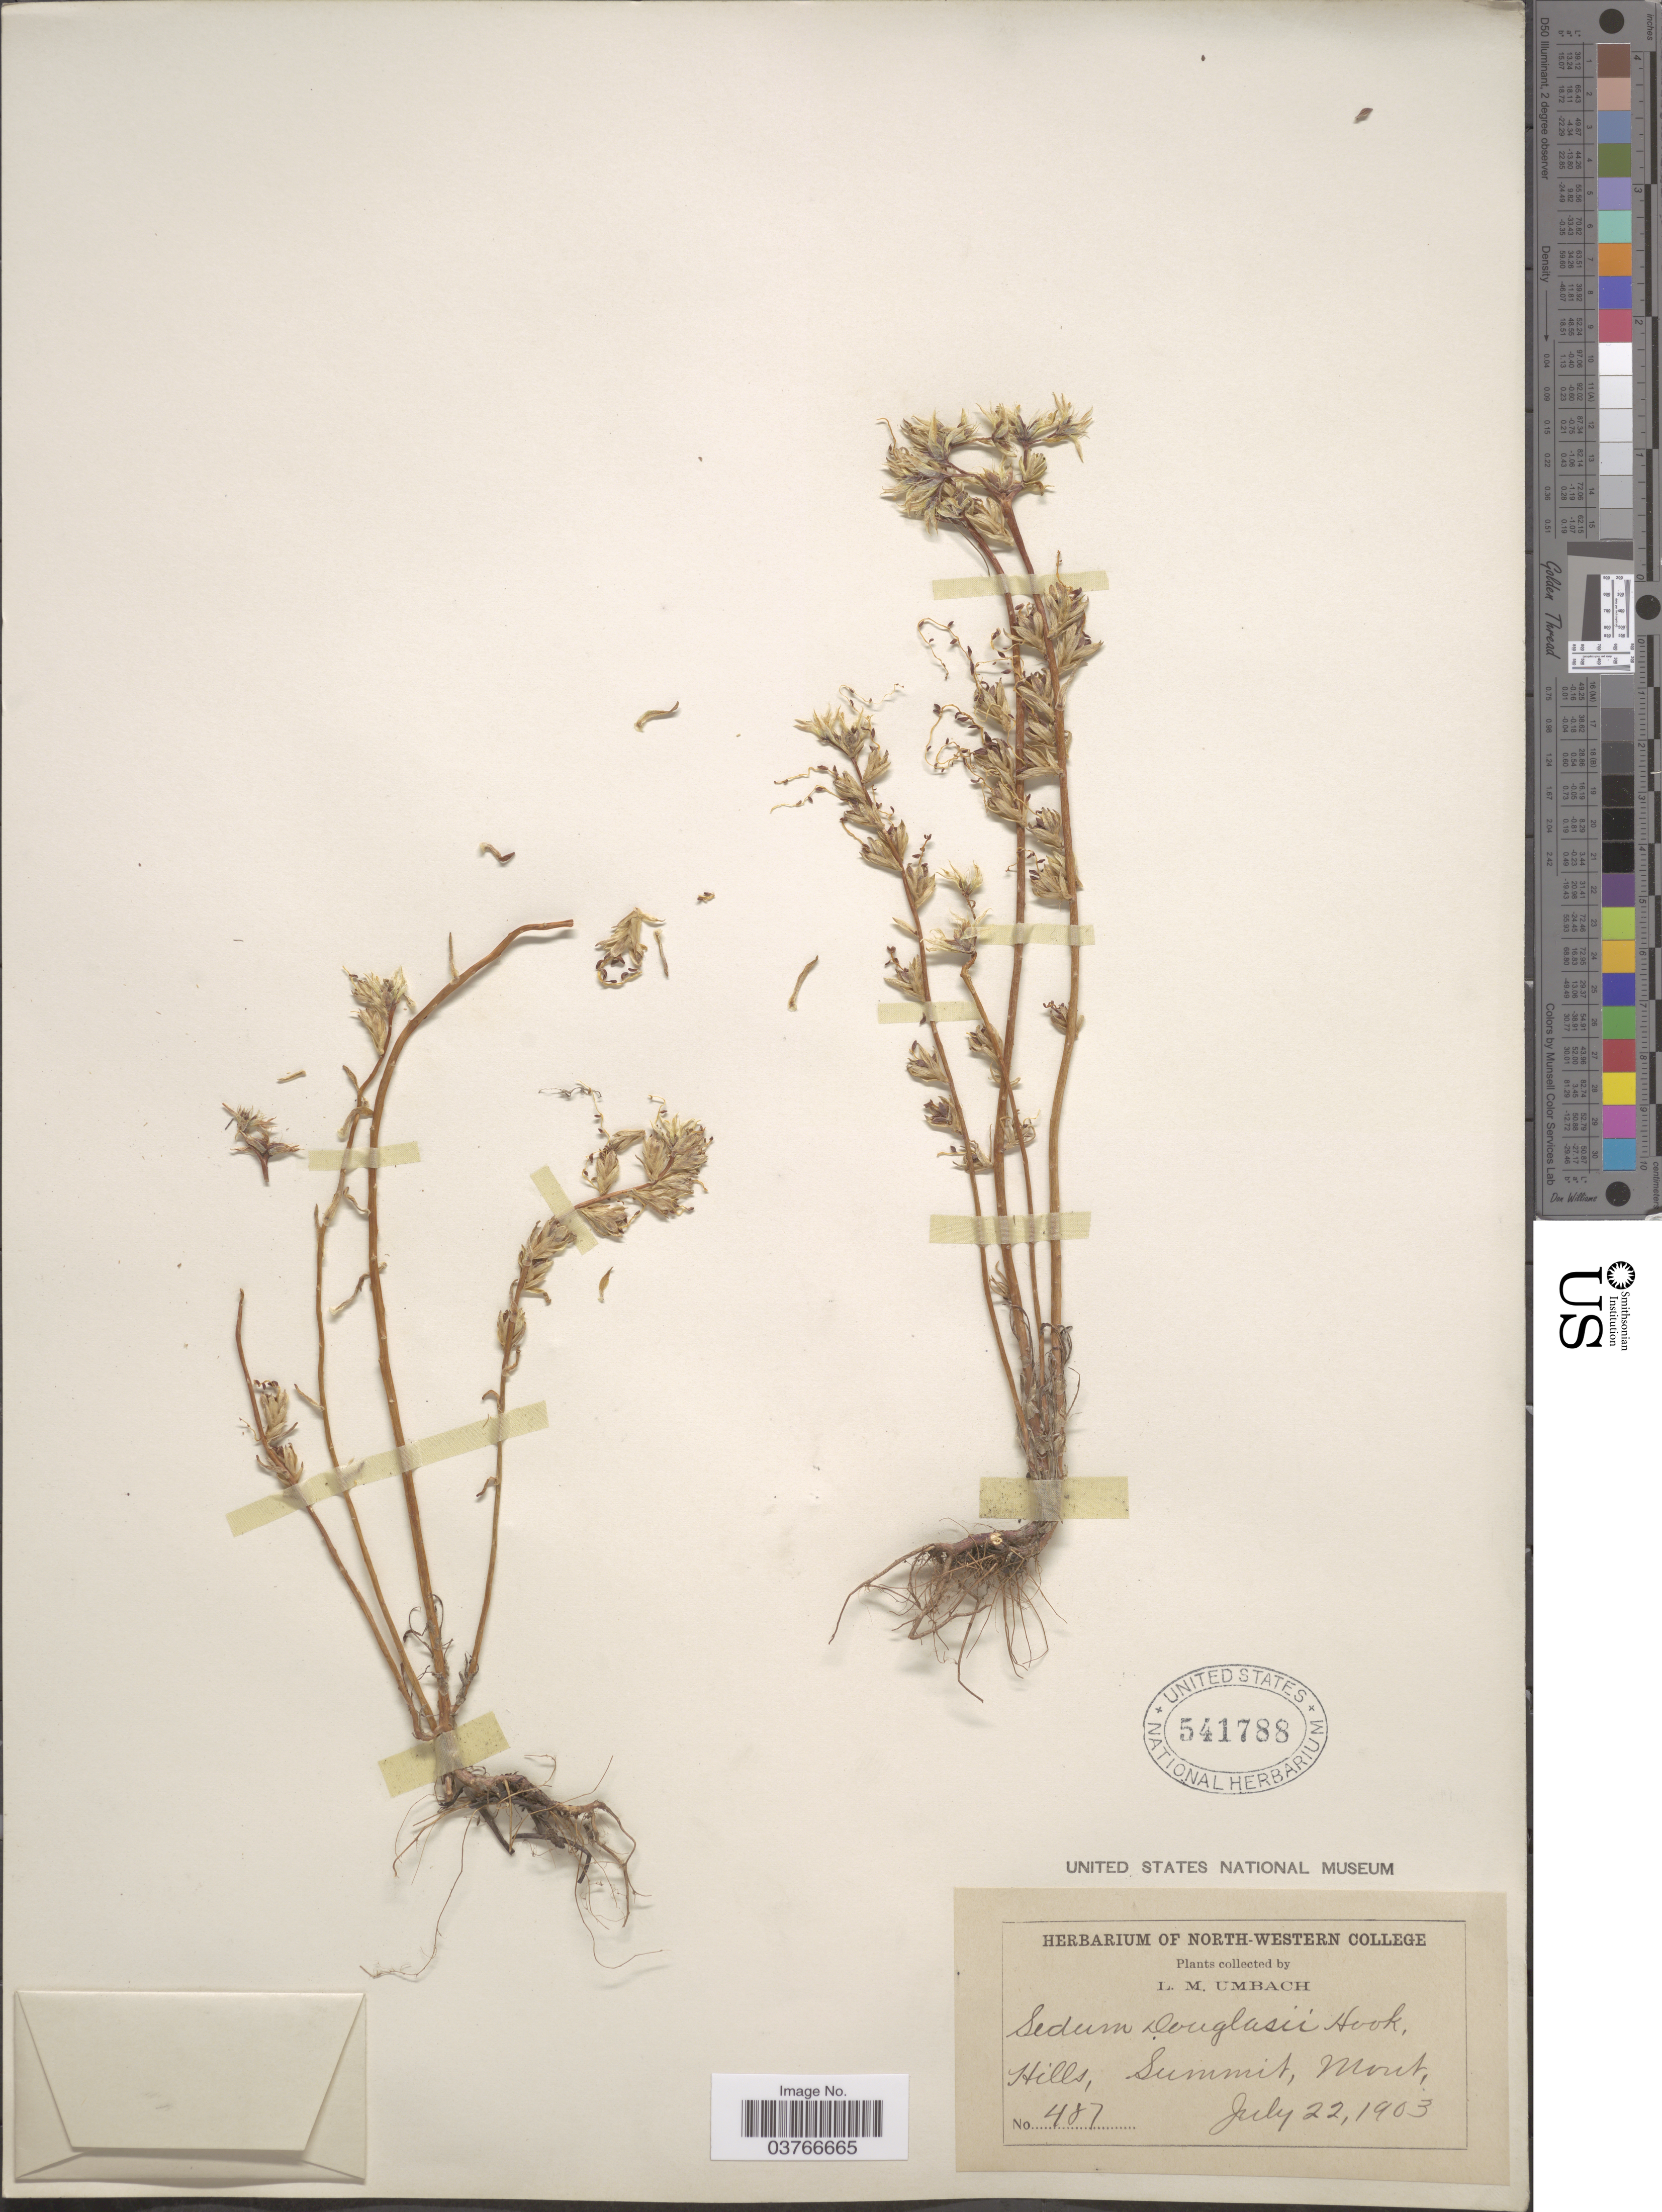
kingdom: Plantae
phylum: Tracheophyta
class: Magnoliopsida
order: Saxifragales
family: Crassulaceae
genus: Sedum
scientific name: Sedum stenopetalum var. stenopetalum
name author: Pursh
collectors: L. M. Umbach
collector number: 487*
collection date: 1903-07-22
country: United States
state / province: Montana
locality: Hills, Summit.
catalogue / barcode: US 541788